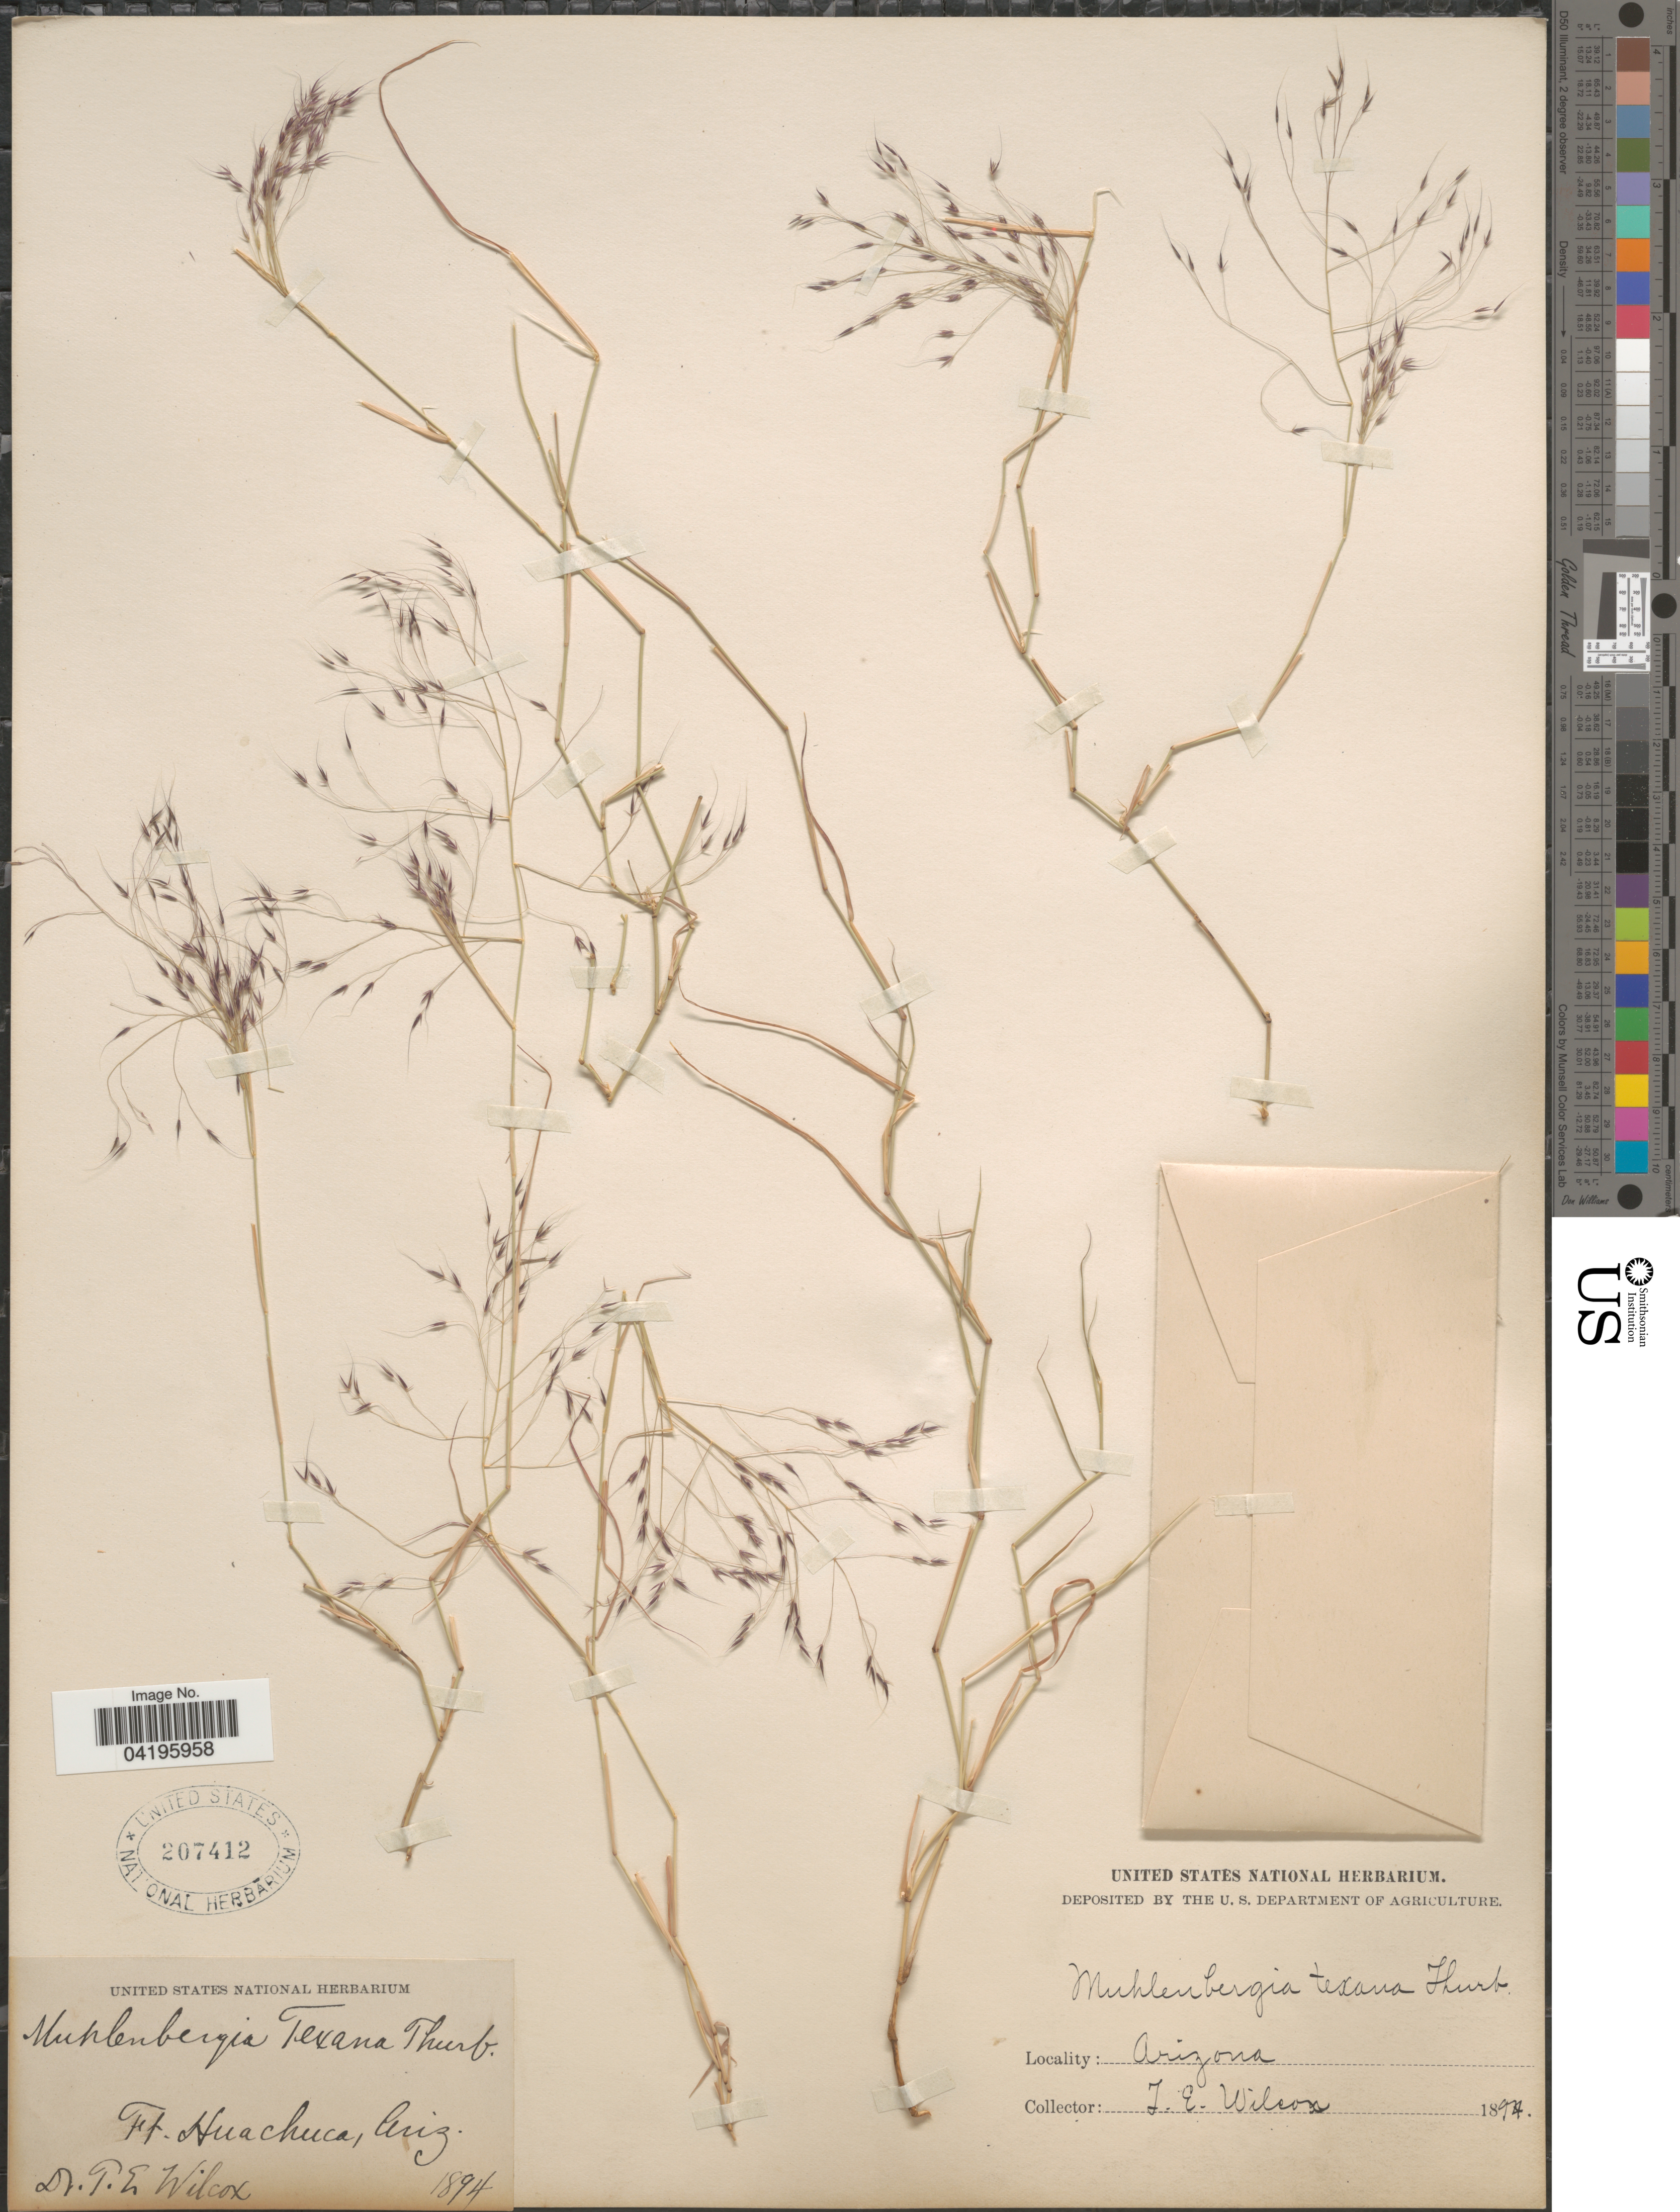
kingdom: Plantae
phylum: Tracheophyta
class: Liliopsida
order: Poales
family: Poaceae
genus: Muhlenbergia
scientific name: Muhlenbergia porteri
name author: Scribn. in W.J. Beal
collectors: T. E. Wilcox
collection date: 1894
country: United States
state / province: Arizona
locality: Ft. Huachuca.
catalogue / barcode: US 207412